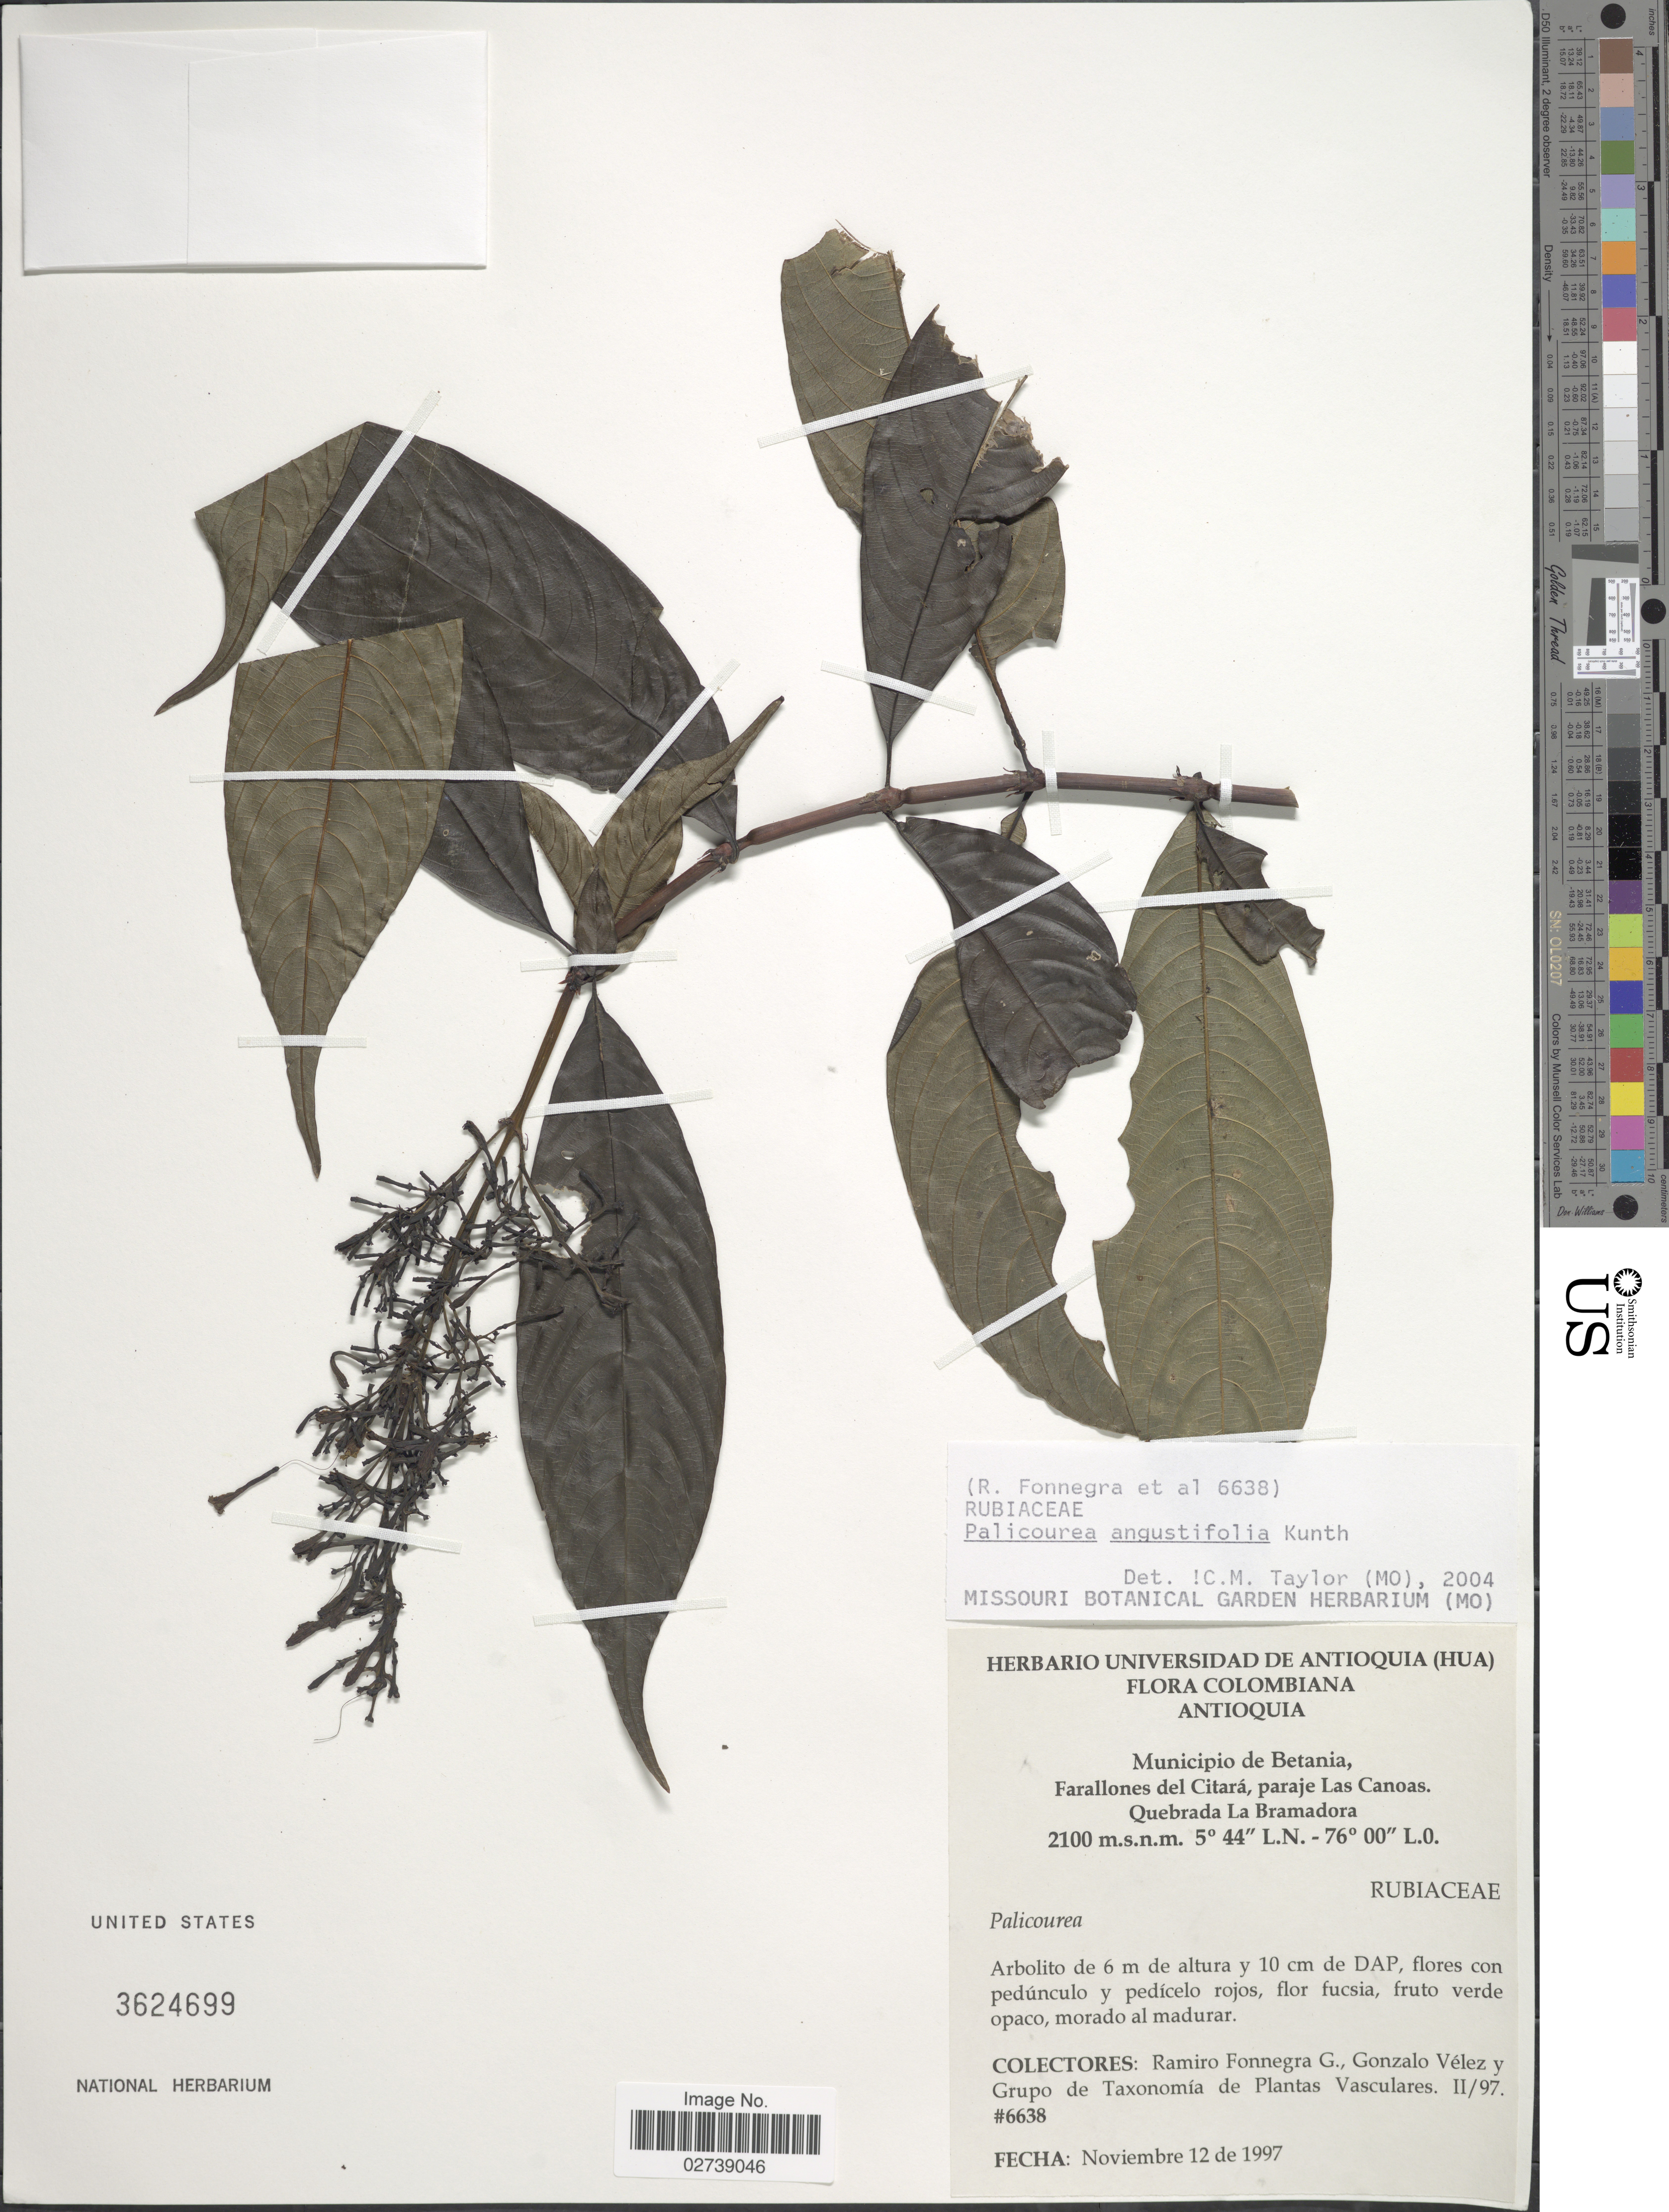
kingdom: Plantae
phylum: Tracheophyta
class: Magnoliopsida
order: Gentianales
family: Rubiaceae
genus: Palicourea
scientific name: Palicourea angustifolia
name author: Kunth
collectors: R. Fonnegra G., G. Velez & Grupo de Taxonomía de Plantas Vasculares II/97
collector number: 6638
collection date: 1997-11-12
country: Colombia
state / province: Antioquia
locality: Colombiana, Antioquia. Municipio de Betania, Farallones del Citara, paraje Las Canoas, Quebrada La Bramadora.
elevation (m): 2100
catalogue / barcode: US 3624699